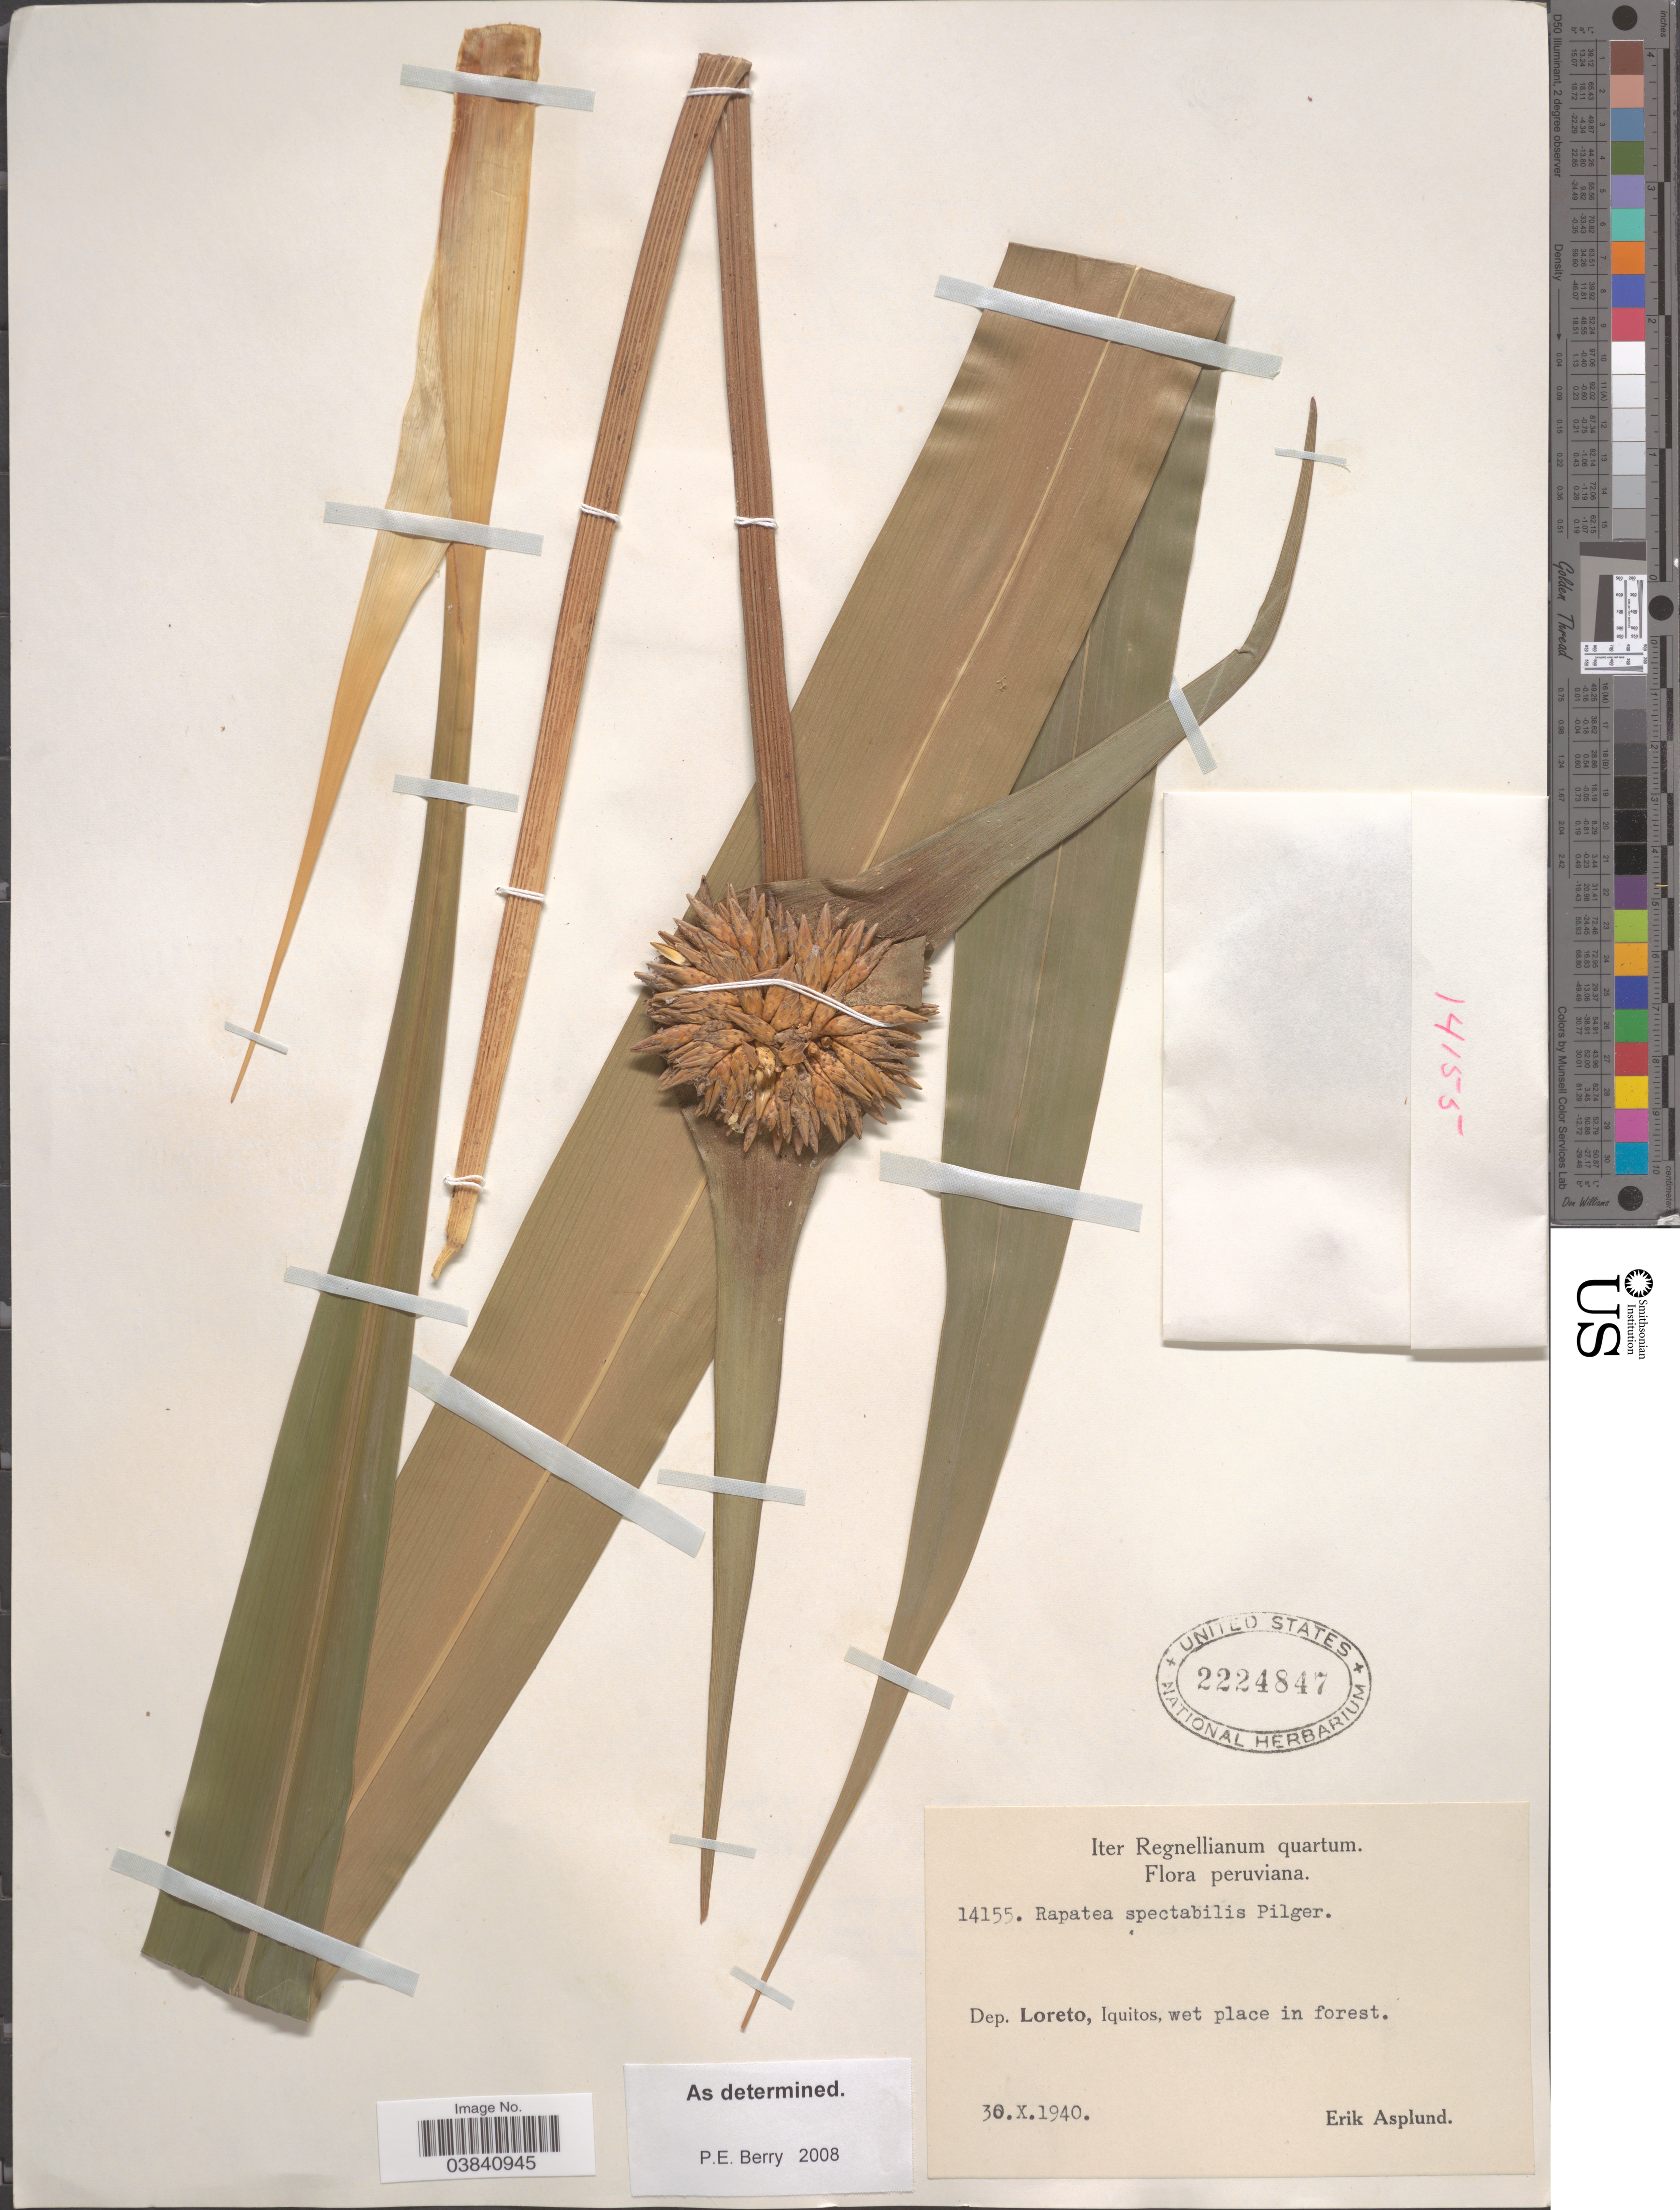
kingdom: Plantae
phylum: Tracheophyta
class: Liliopsida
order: Poales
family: Rapateaceae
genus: Rapatea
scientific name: Rapatea spectabilis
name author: Pilg.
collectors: E. Asplund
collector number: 14155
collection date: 1940-10-30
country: Peru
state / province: Loreto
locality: Dep. Loreto, Iquitos.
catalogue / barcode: US 2224847